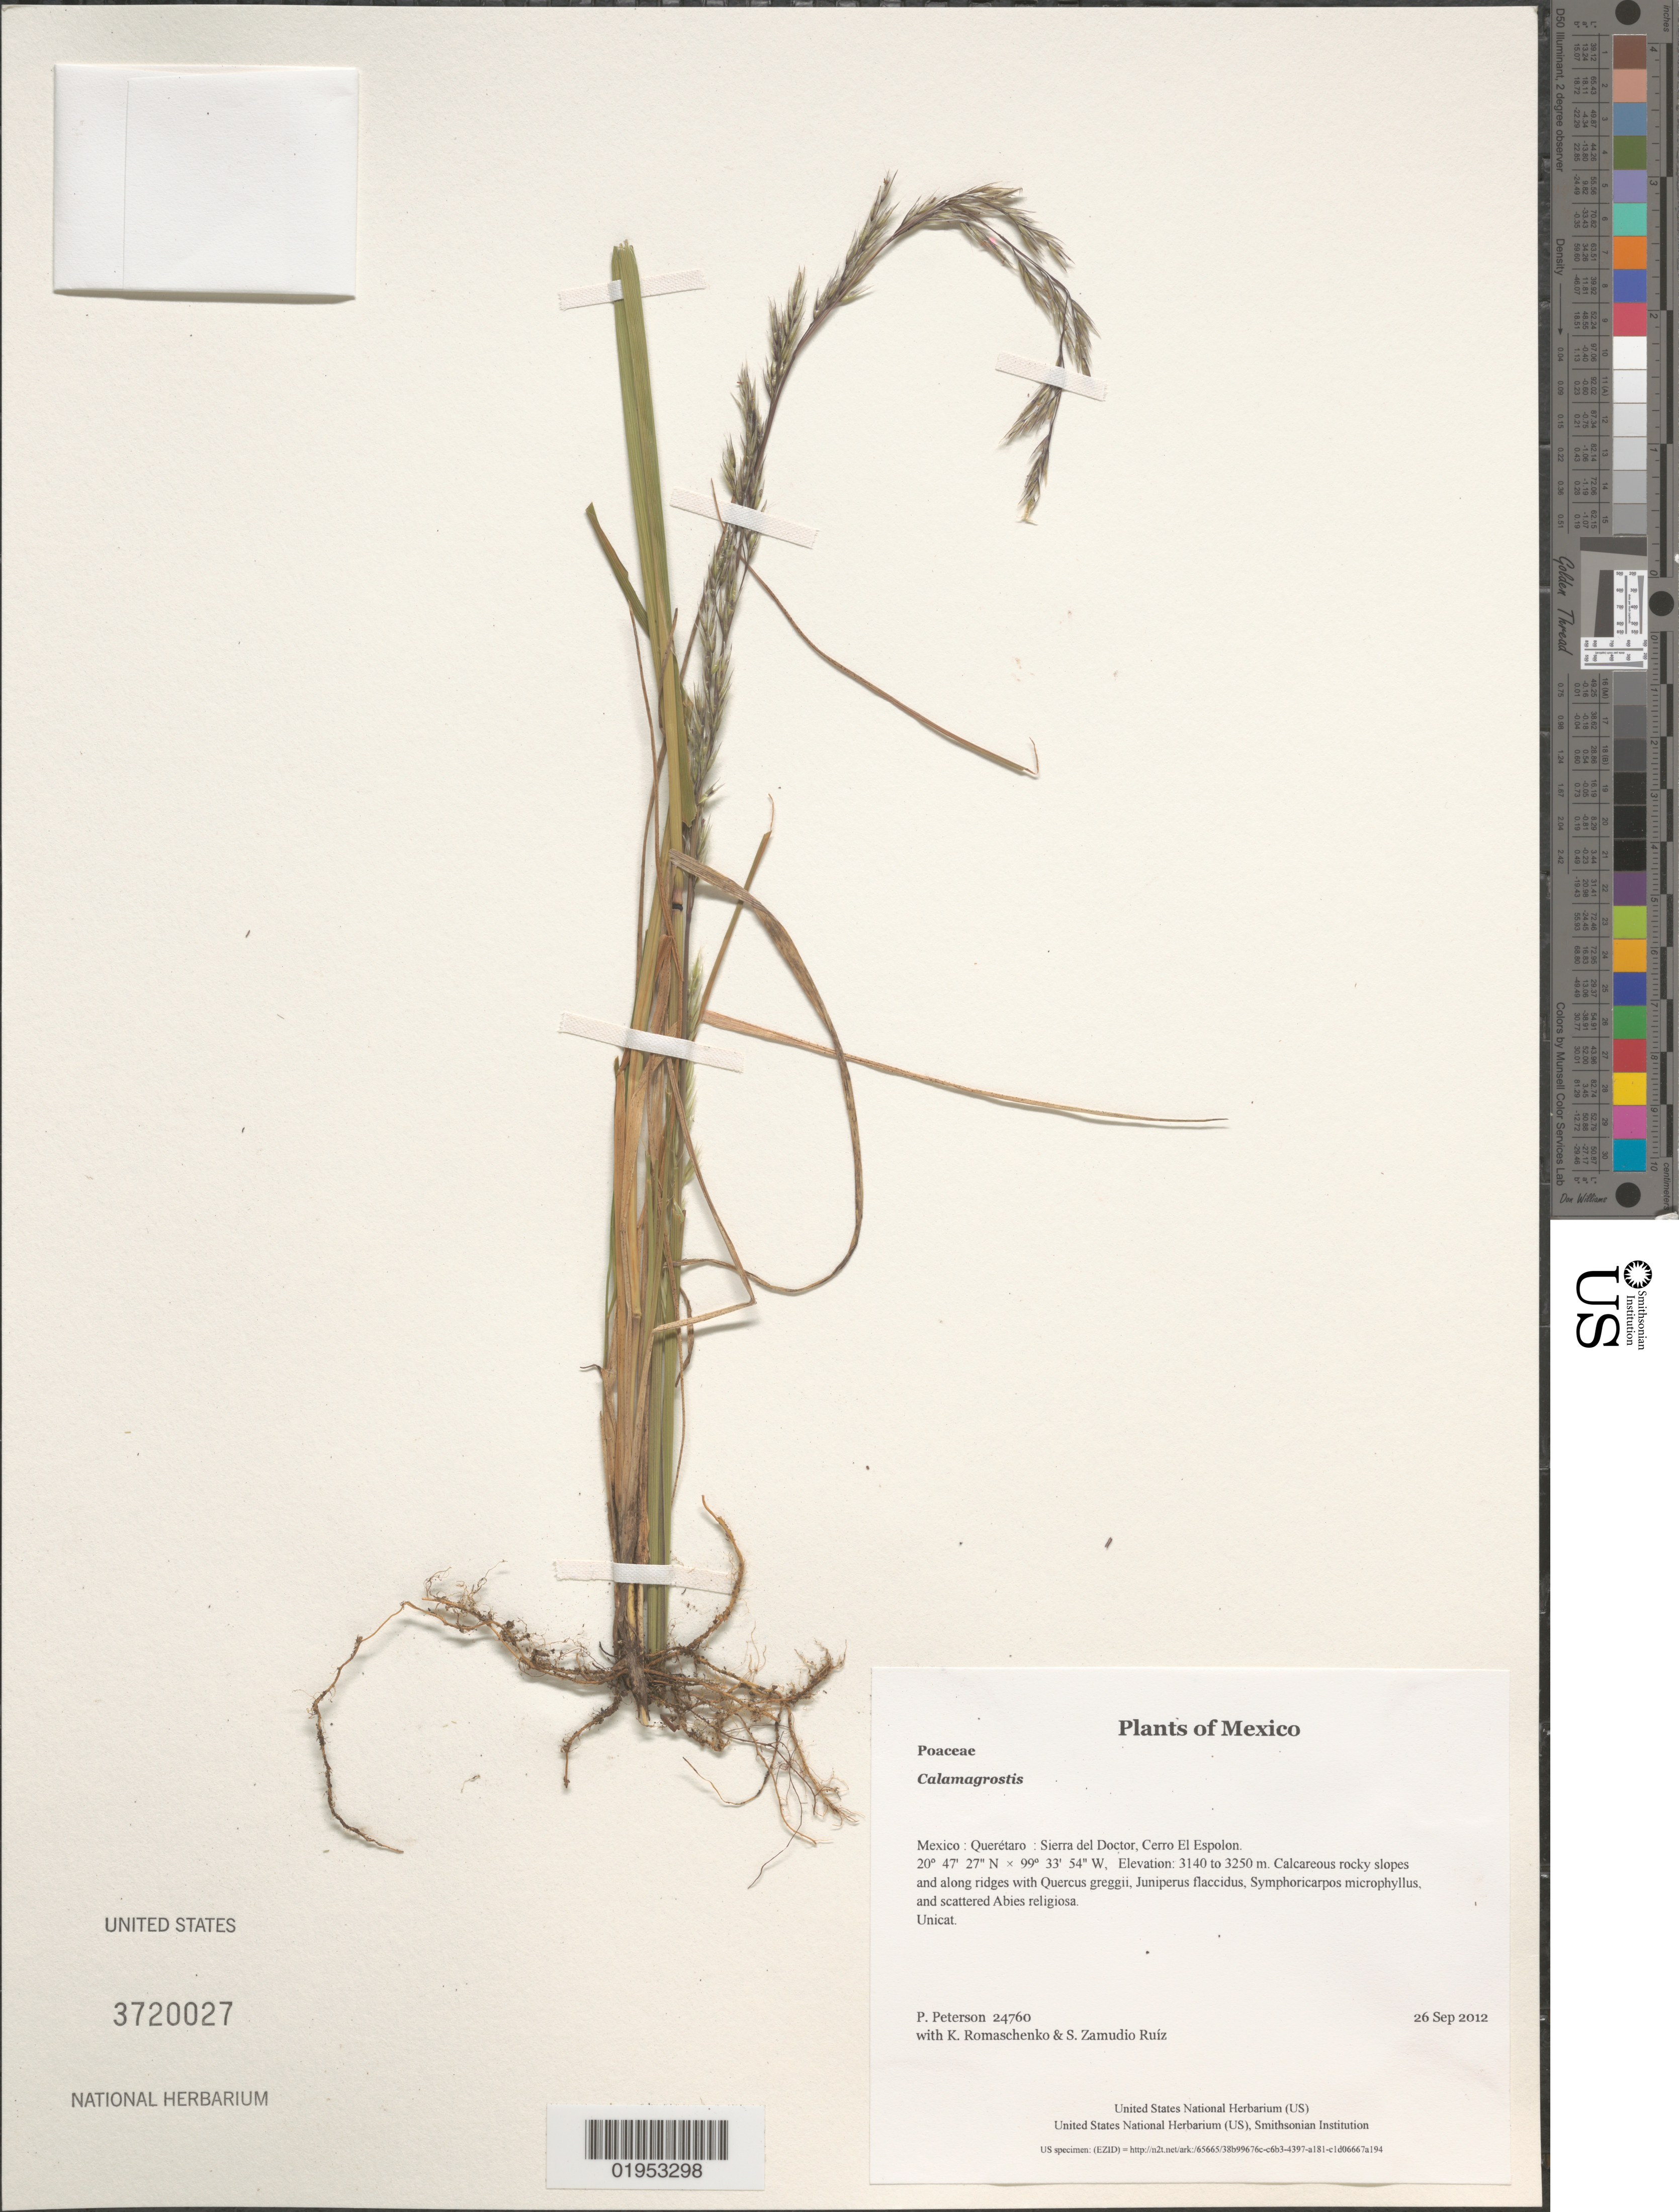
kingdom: Plantae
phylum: Tracheophyta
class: Liliopsida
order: Poales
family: Poaceae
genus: Calamagrostis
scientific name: Calamagrostis sp.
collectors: P. M. Peterson, K. Romaschenko & S. Zamudio Ruíz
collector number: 24760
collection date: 2012-09-26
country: Mexico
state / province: Querétaro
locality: Sierra del Doctor, Cerro El Espolon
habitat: Calcareous rocky slopes and along ridges with Quercus greggii, Juniperus flaccidus, Symphoricarpos microphyllus, and scattered Abies religiosa.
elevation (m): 3140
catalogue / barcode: US 3720027